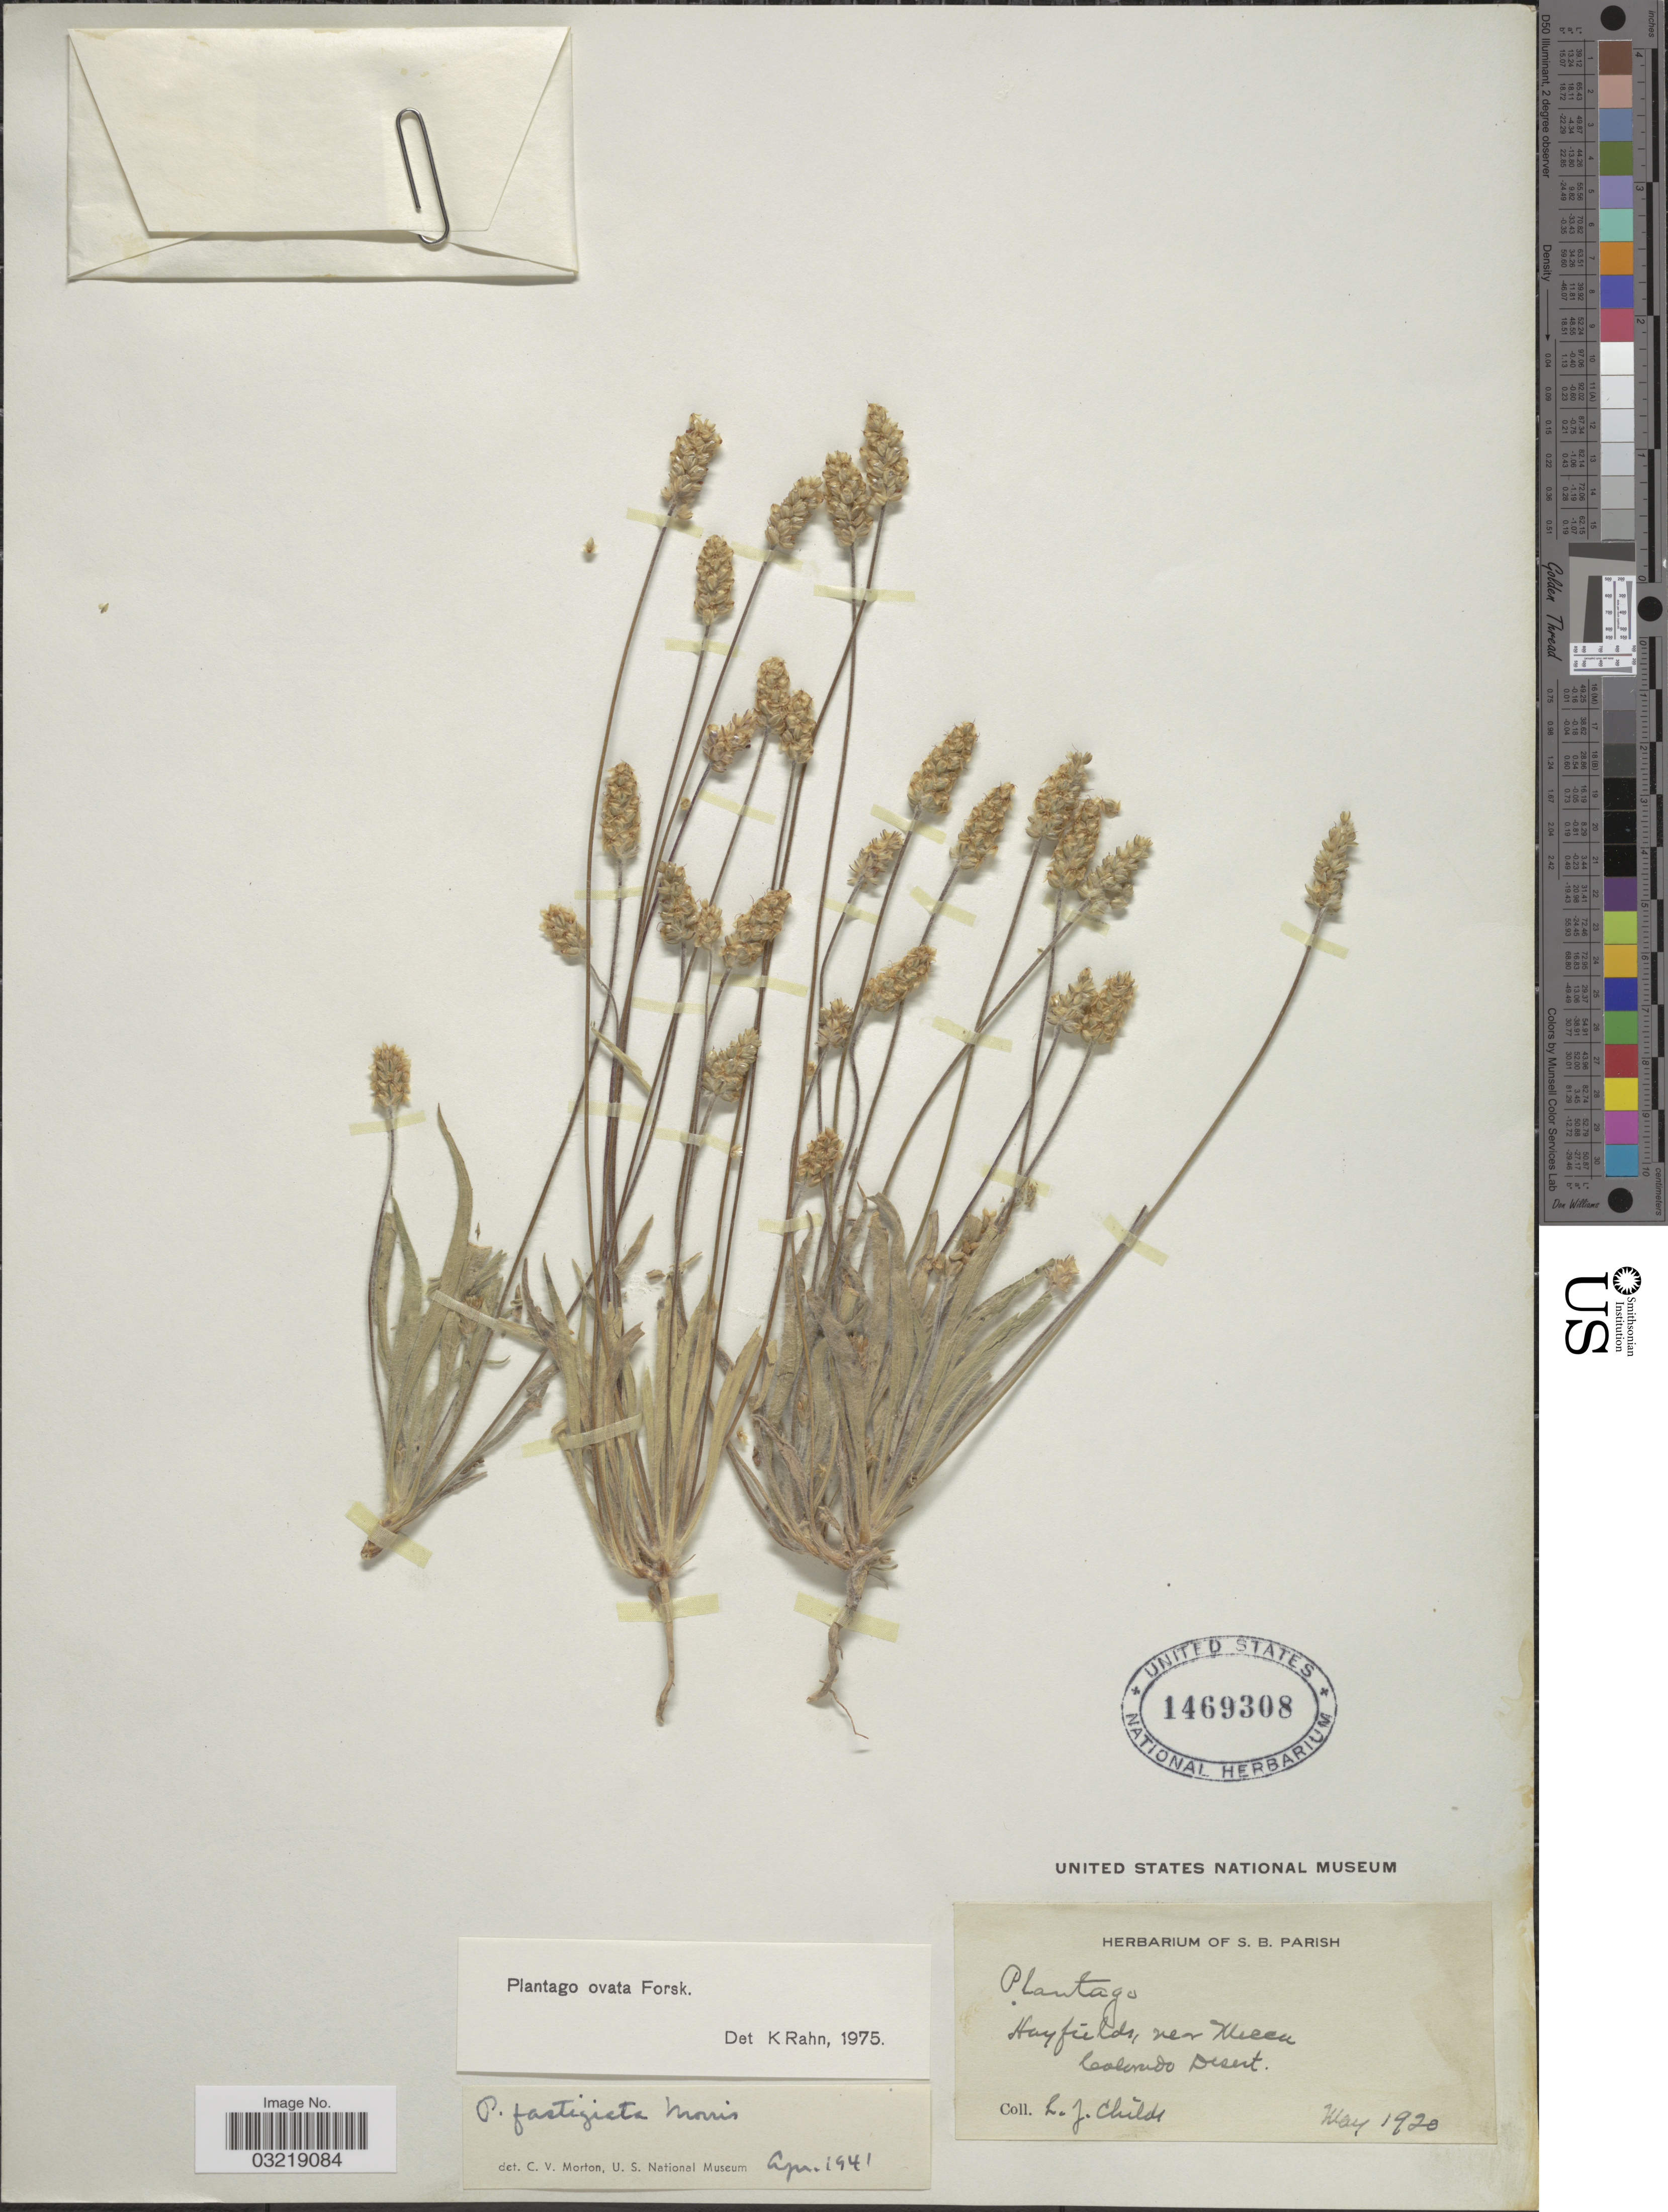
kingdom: Plantae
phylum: Tracheophyta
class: Magnoliopsida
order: Lamiales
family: Plantaginaceae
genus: Plantago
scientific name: Plantago ovata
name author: Forssk.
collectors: L. Childs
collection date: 1920-05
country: United States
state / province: California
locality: Hayfields, near Mecca. Colorado Desert.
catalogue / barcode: US 1469308